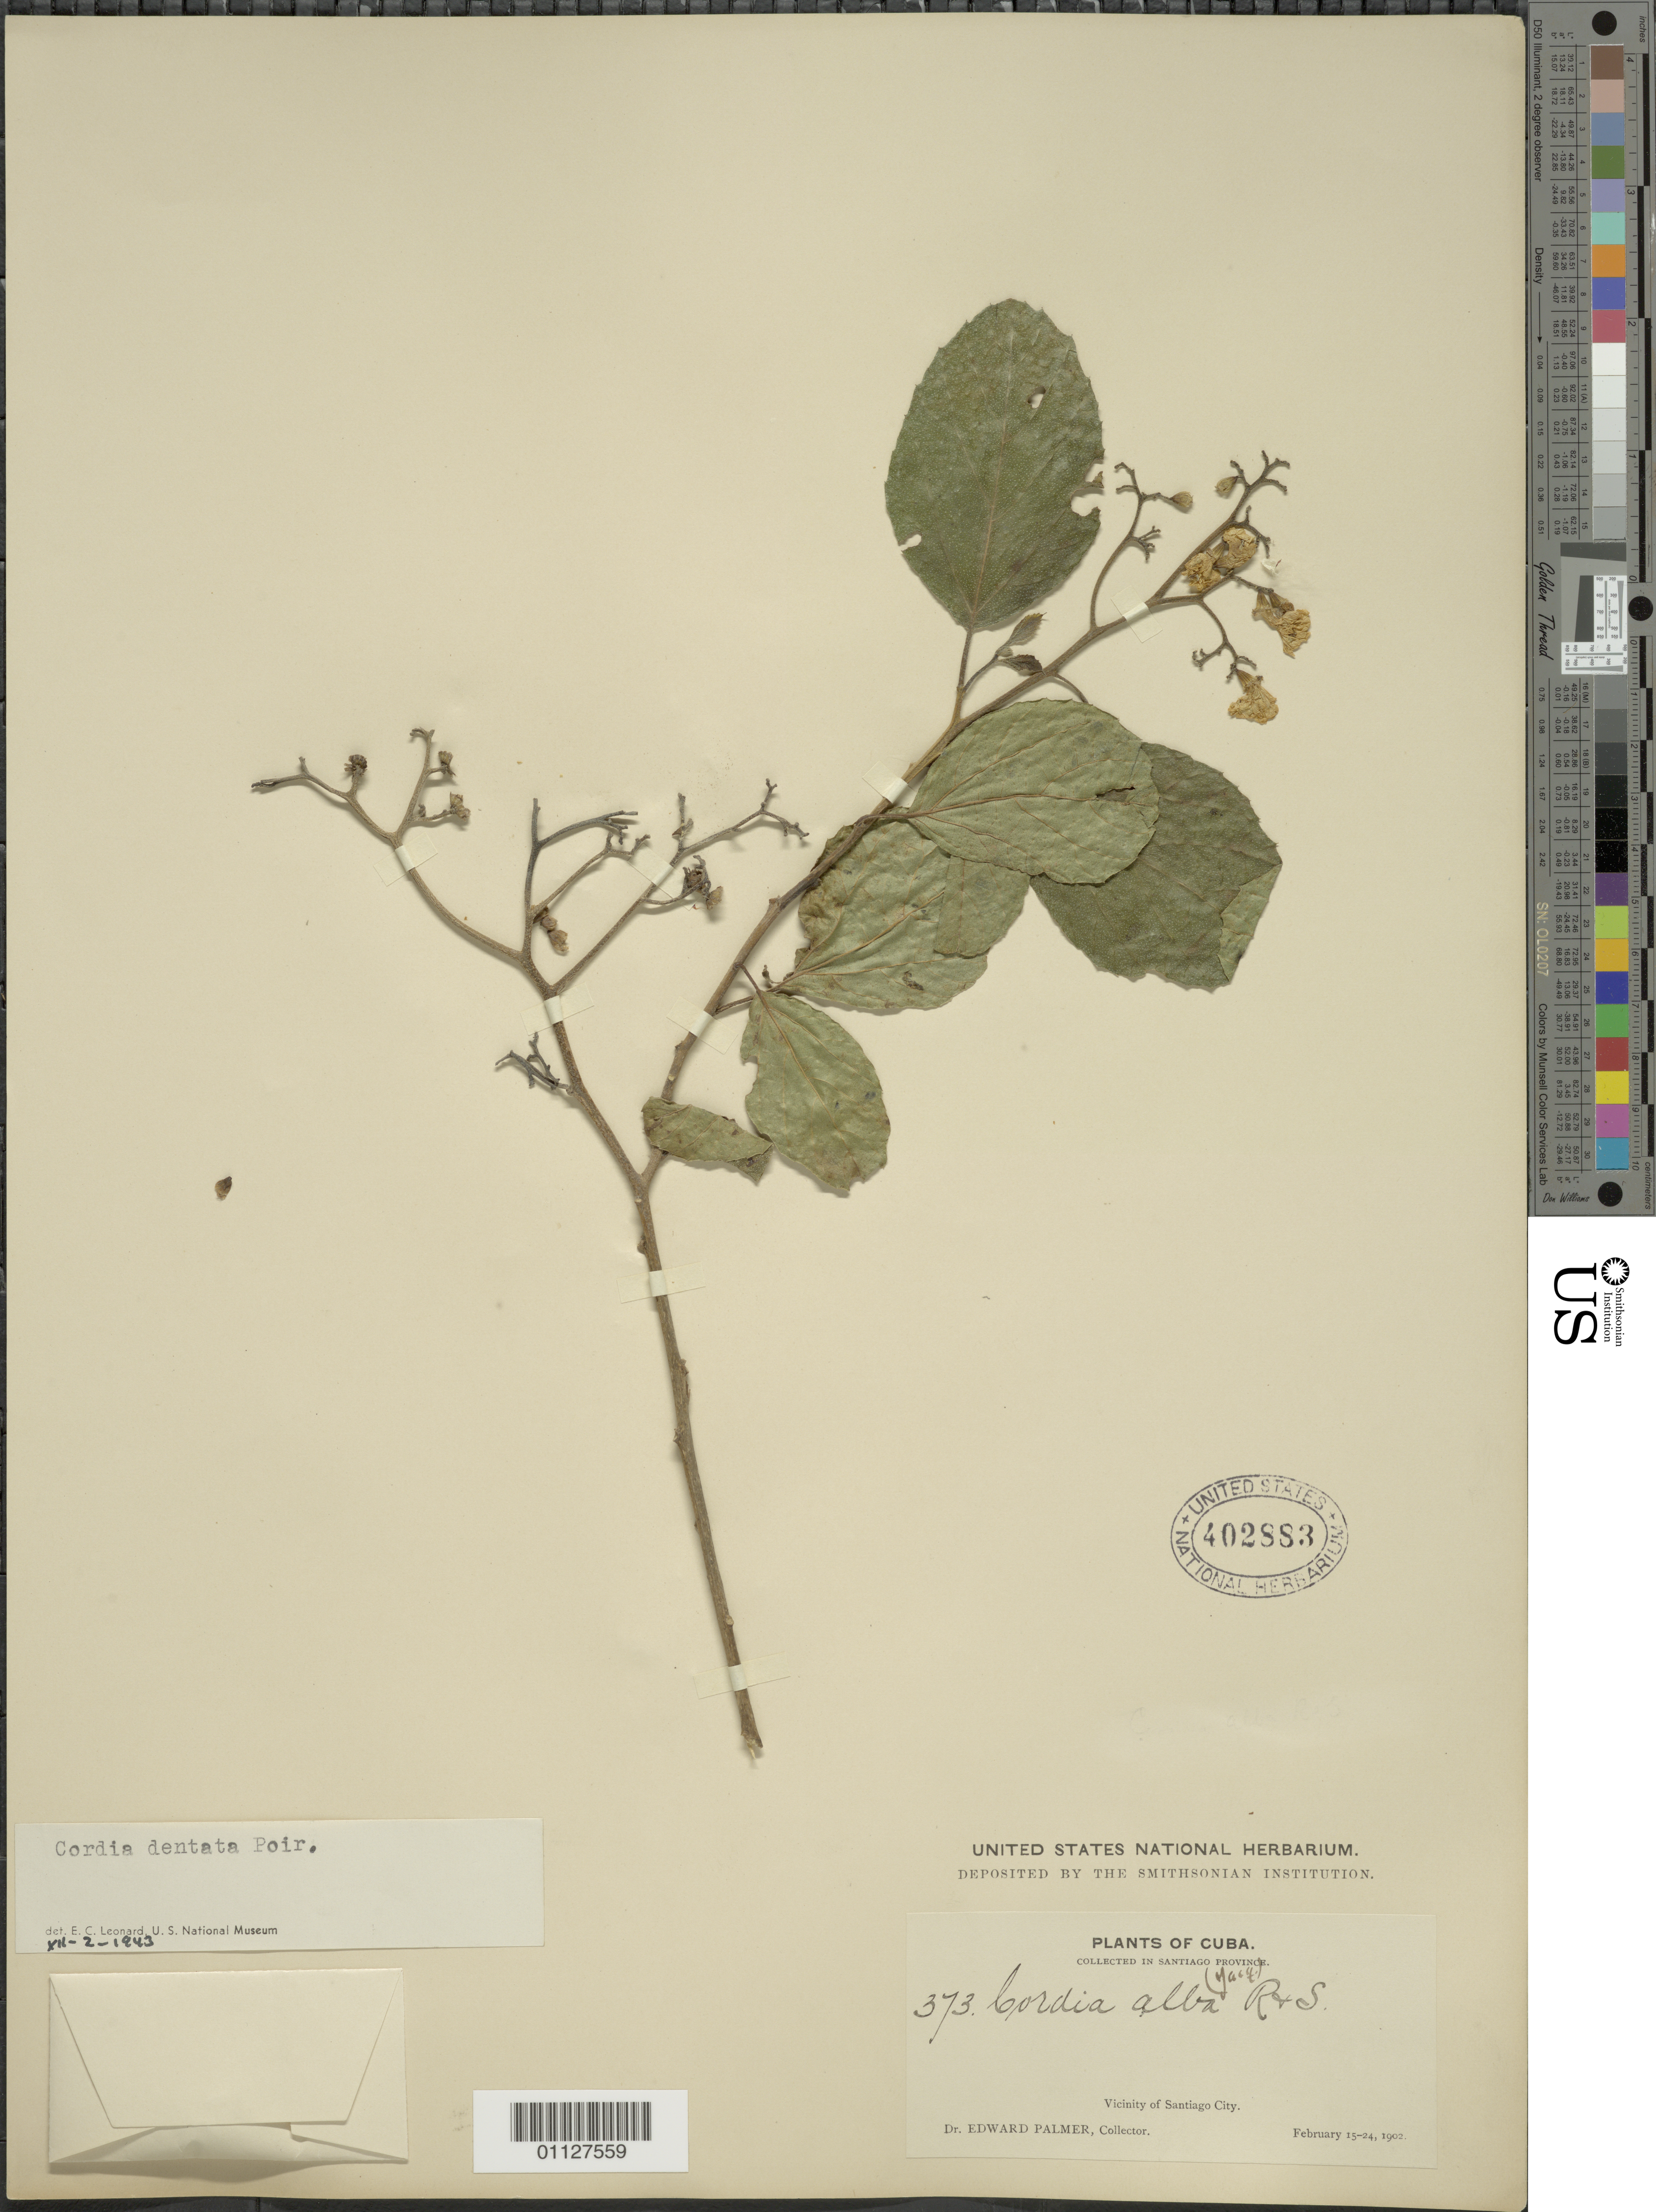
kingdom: Plantae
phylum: Tracheophyta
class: Magnoliopsida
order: Boraginales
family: Cordiaceae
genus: Cordia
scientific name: Cordia dentata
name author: Poir.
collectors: E. Palmer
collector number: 373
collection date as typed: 15 Feb 1902 to 24 Feb 1902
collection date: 1902-02-15/1902-02-24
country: Cuba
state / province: Santiago de Cuba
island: Cuba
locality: vicinity of Santiago City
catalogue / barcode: US 402883